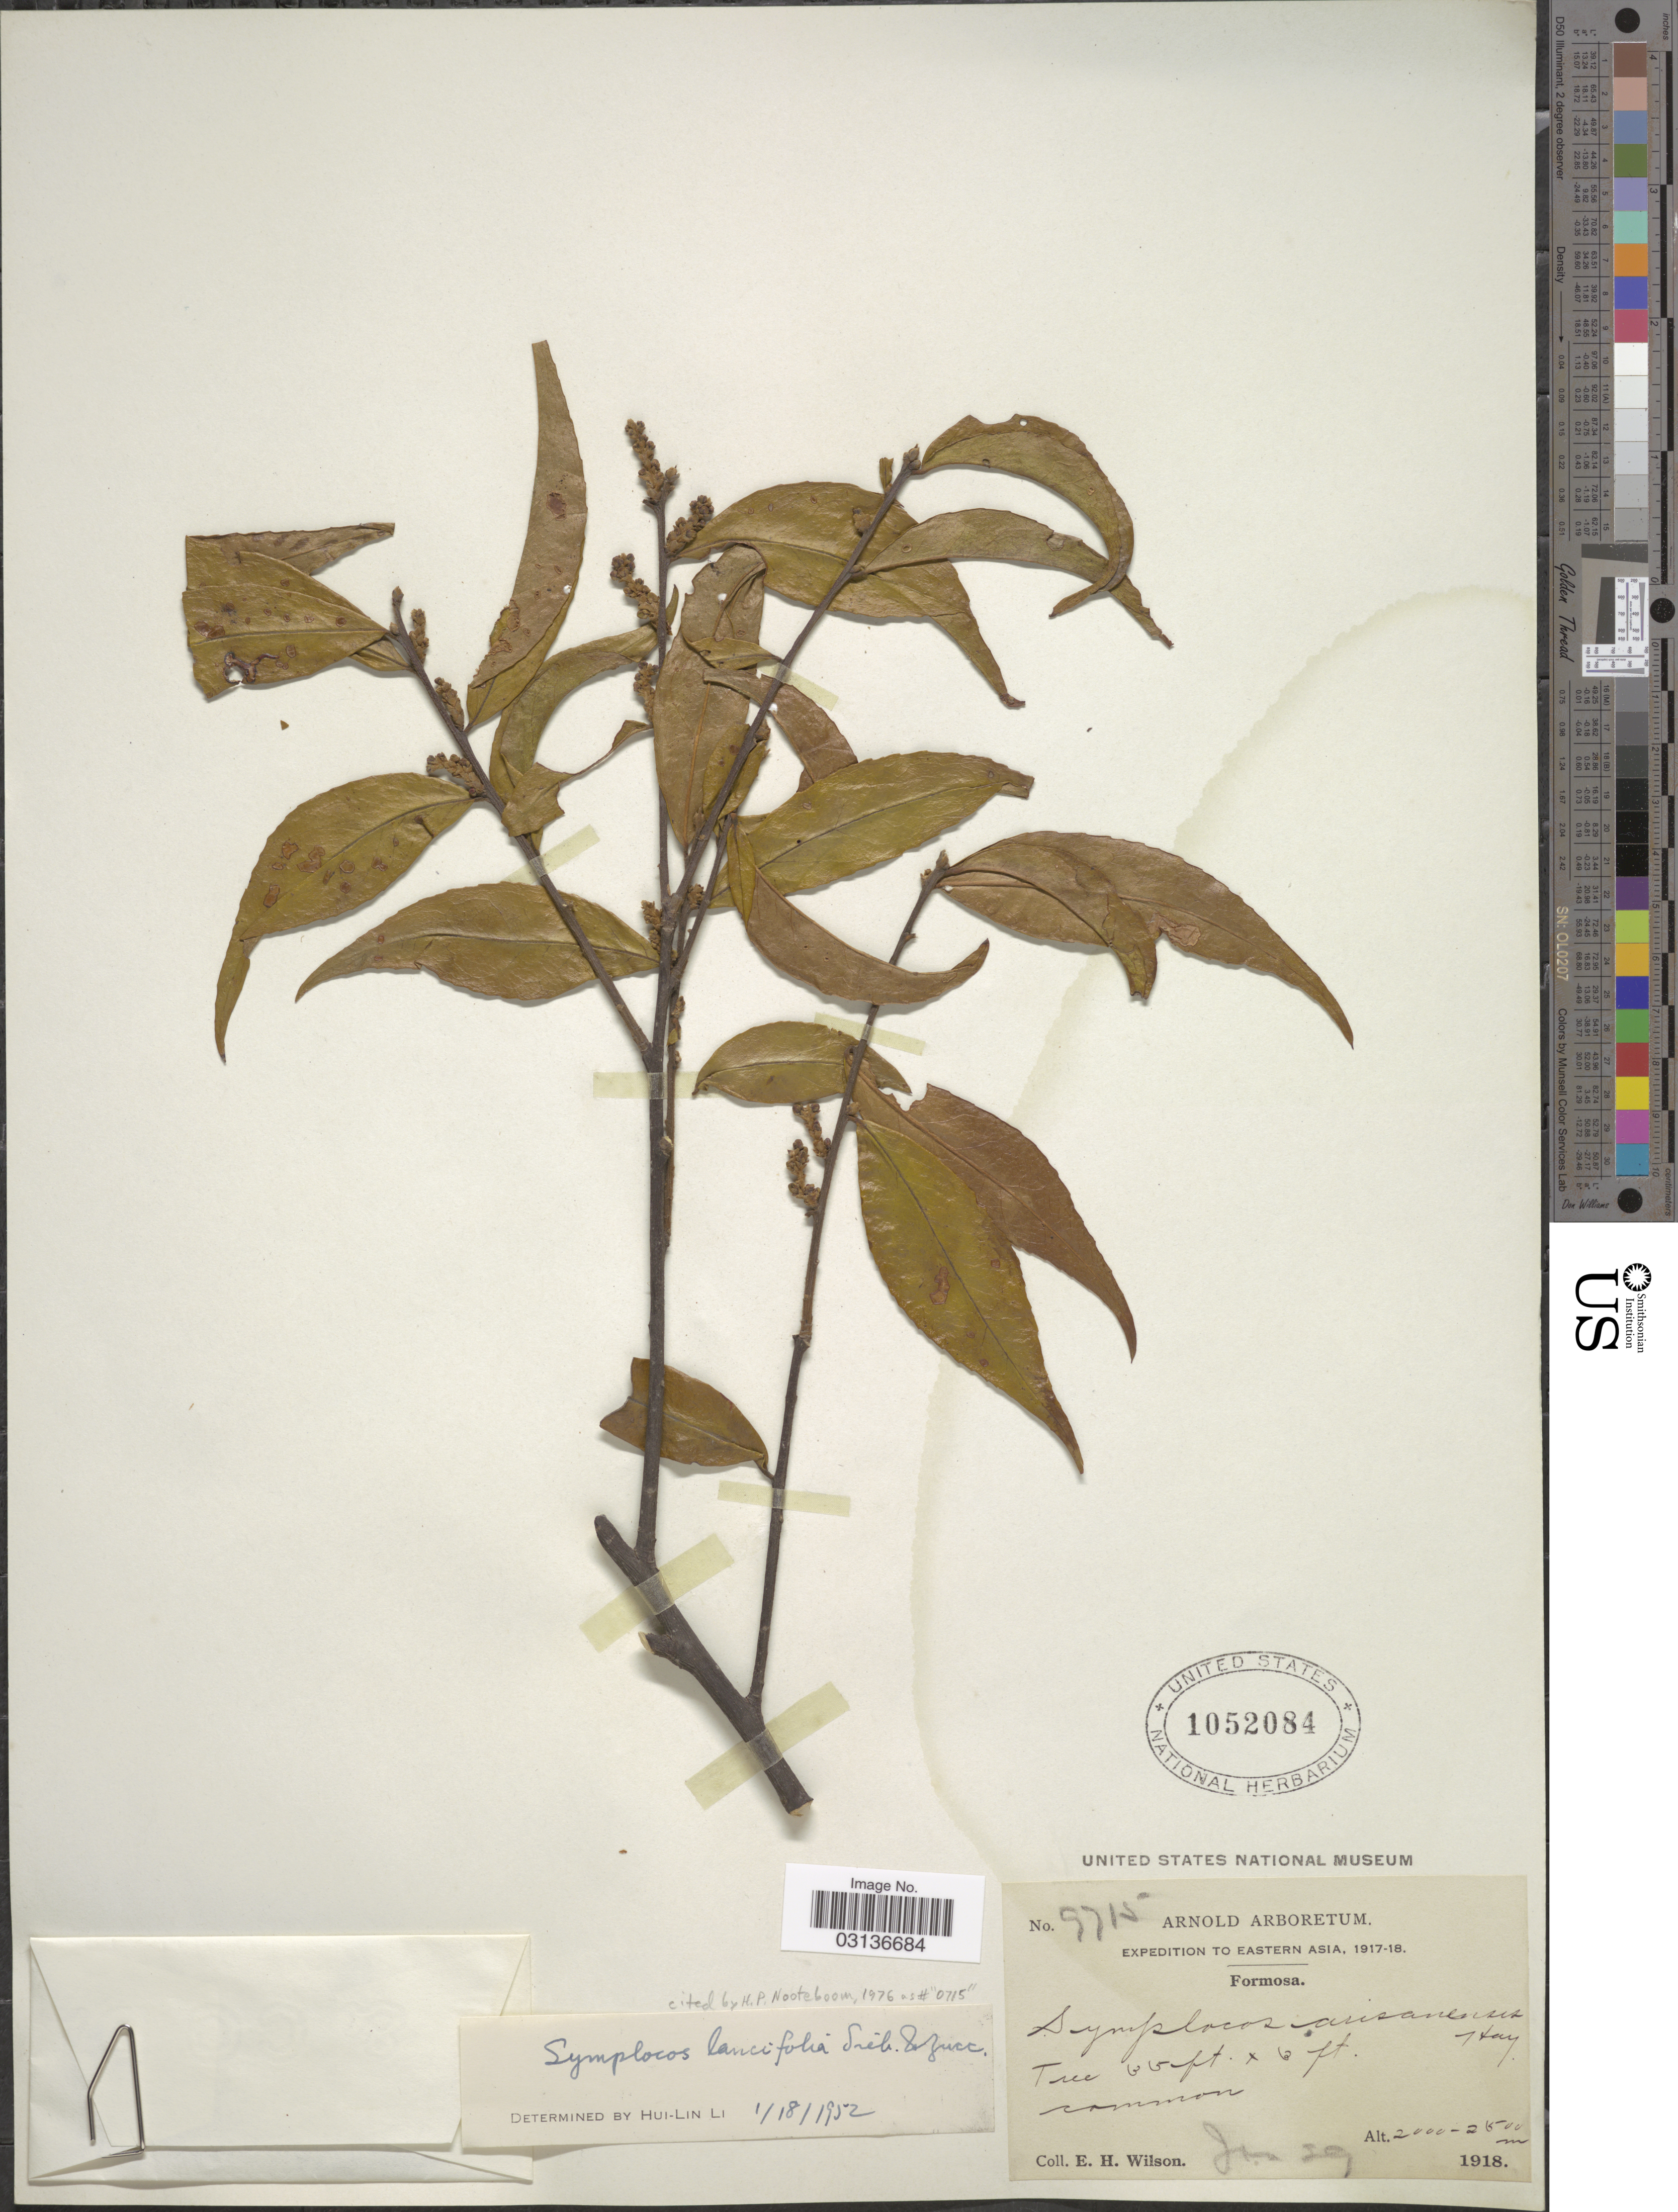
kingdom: Plantae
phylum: Tracheophyta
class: Magnoliopsida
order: Ericales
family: Symplocaceae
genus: Symplocos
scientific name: Symplocos lancifolia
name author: Siebert & Zucc.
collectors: E. Wilson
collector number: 9715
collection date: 1918-01-29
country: Taiwan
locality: Formosa. Eastern Asia.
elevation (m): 2000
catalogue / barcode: US 1052084